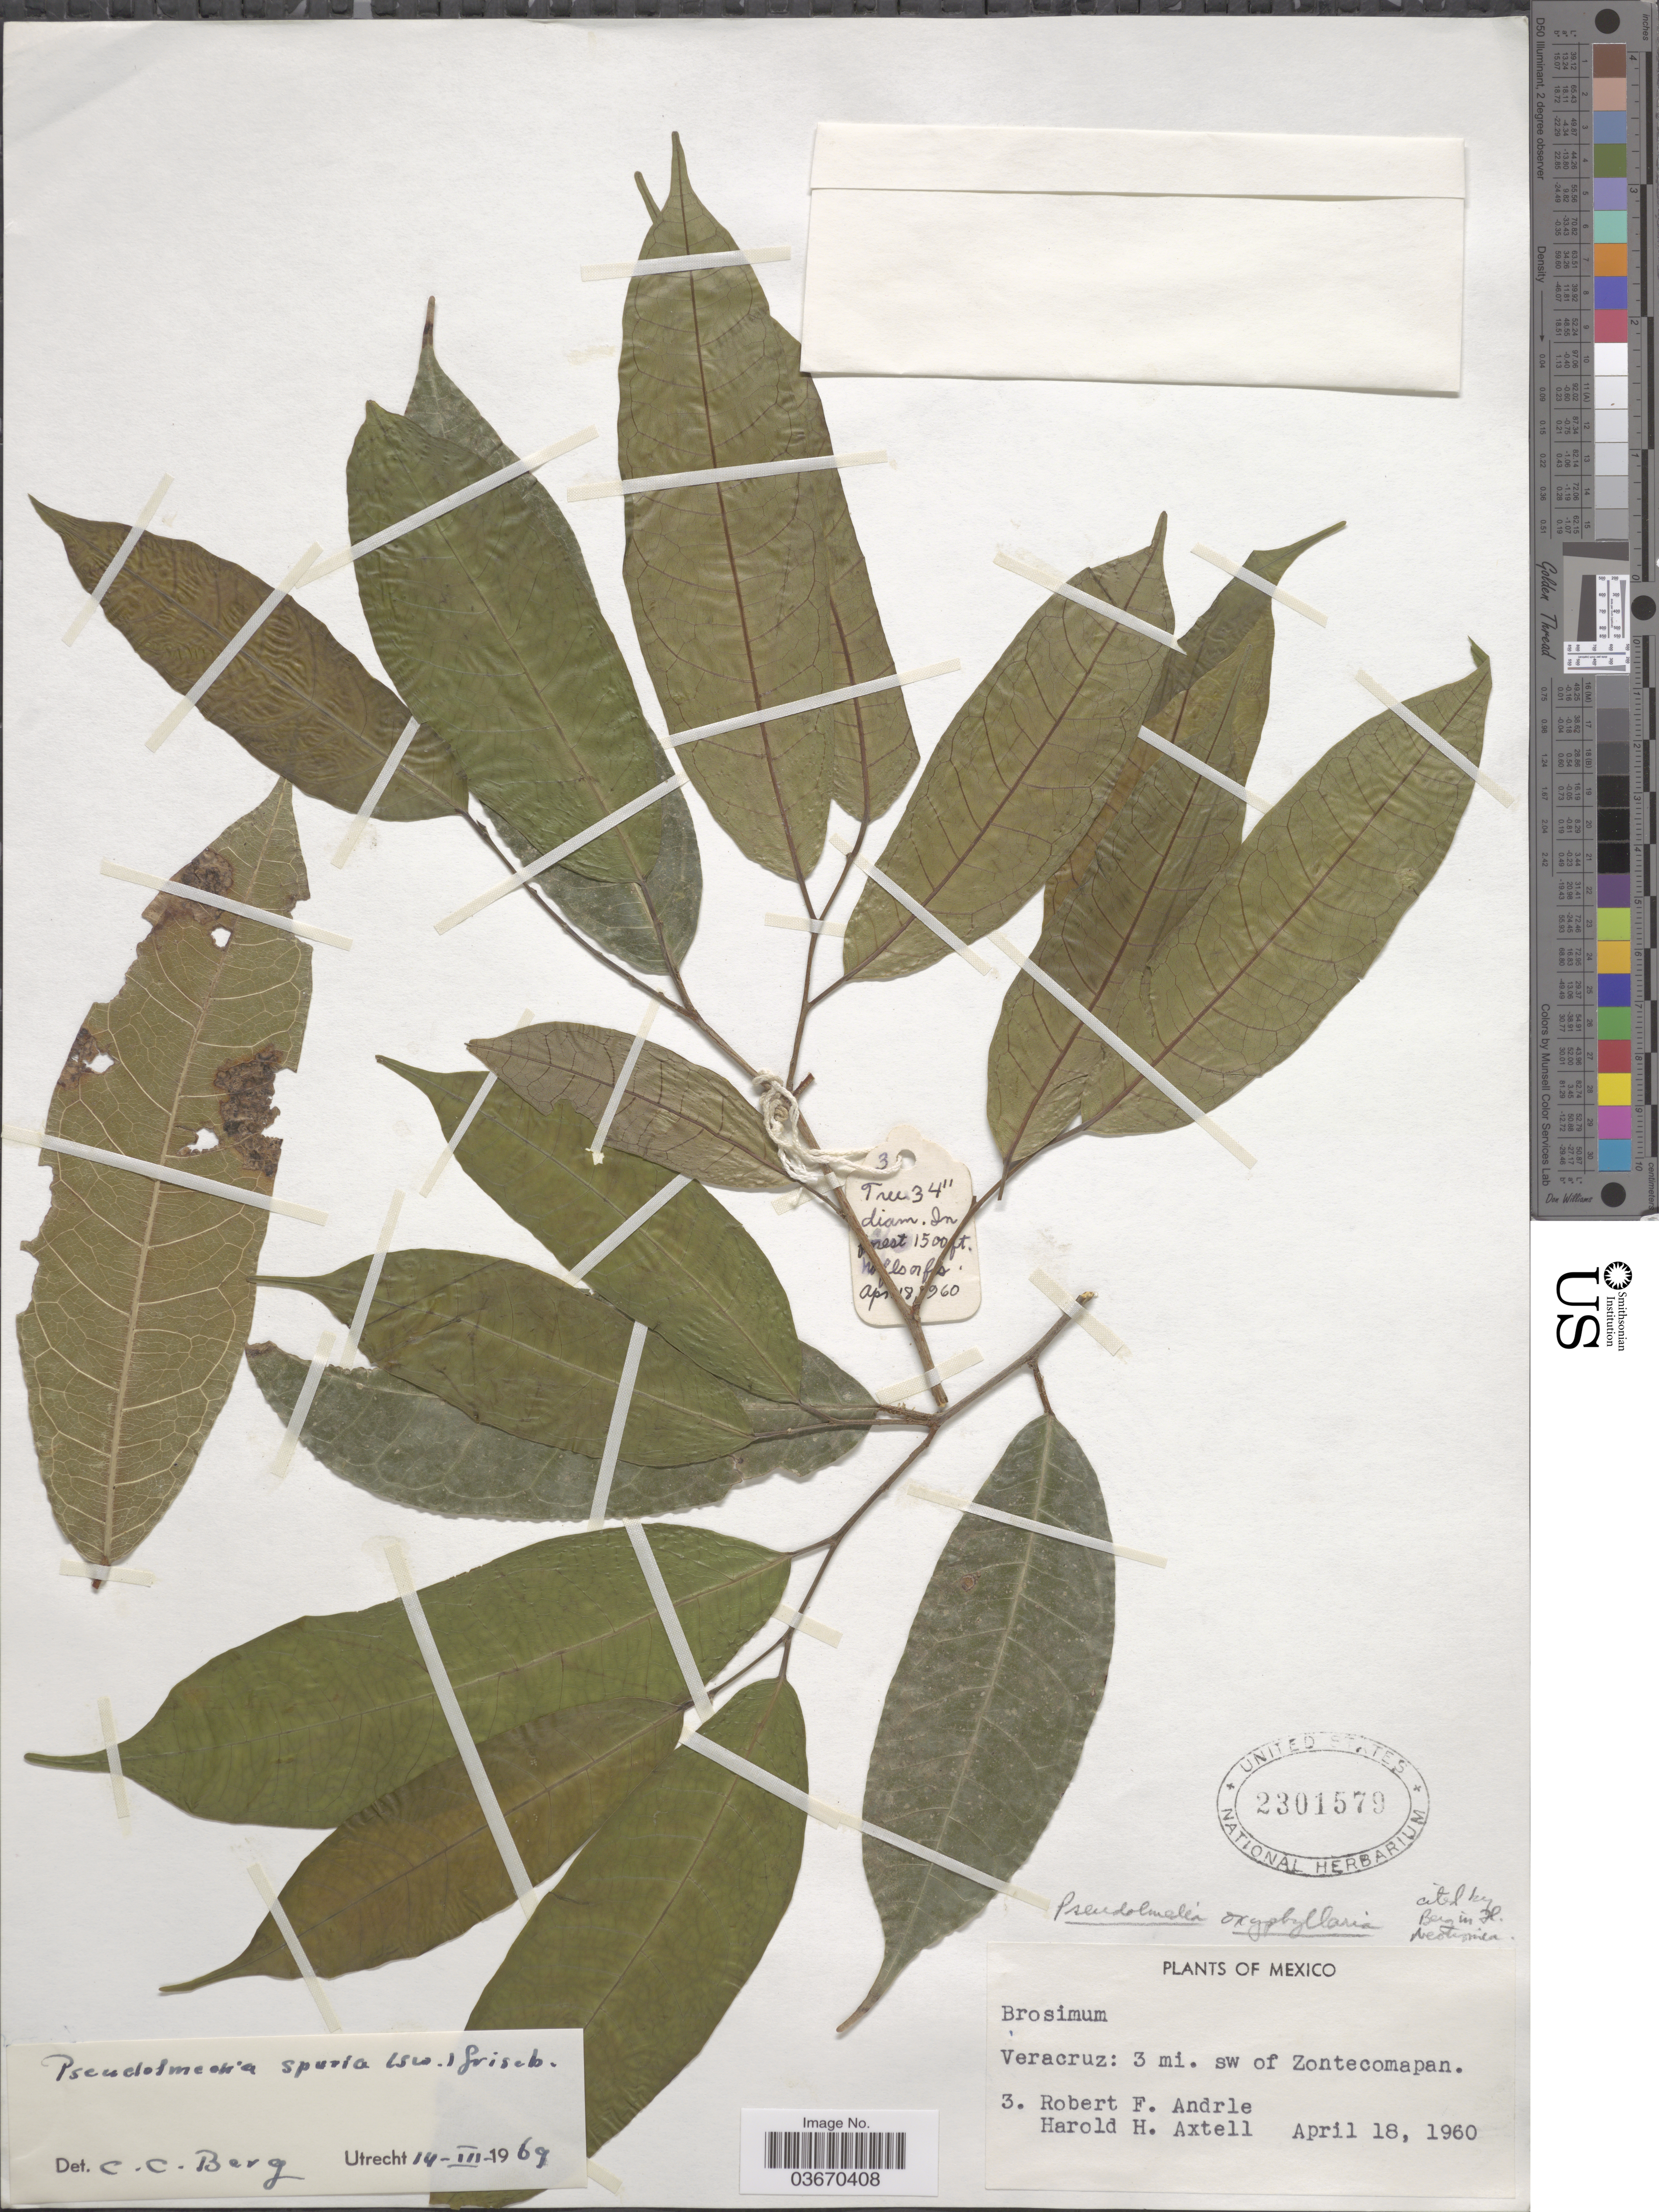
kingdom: Plantae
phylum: Tracheophyta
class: Magnoliopsida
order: Rosales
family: Moraceae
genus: Pseudolmedia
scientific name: Pseudolmedia oxyphyllaria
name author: Donn. Sm.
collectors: R. Andrle & Axtell, H. H.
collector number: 3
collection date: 1960-04-18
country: Mexico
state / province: Veracruz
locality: Veracruz: 3 mi. sw of Zontecomapan.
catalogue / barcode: US 2301579